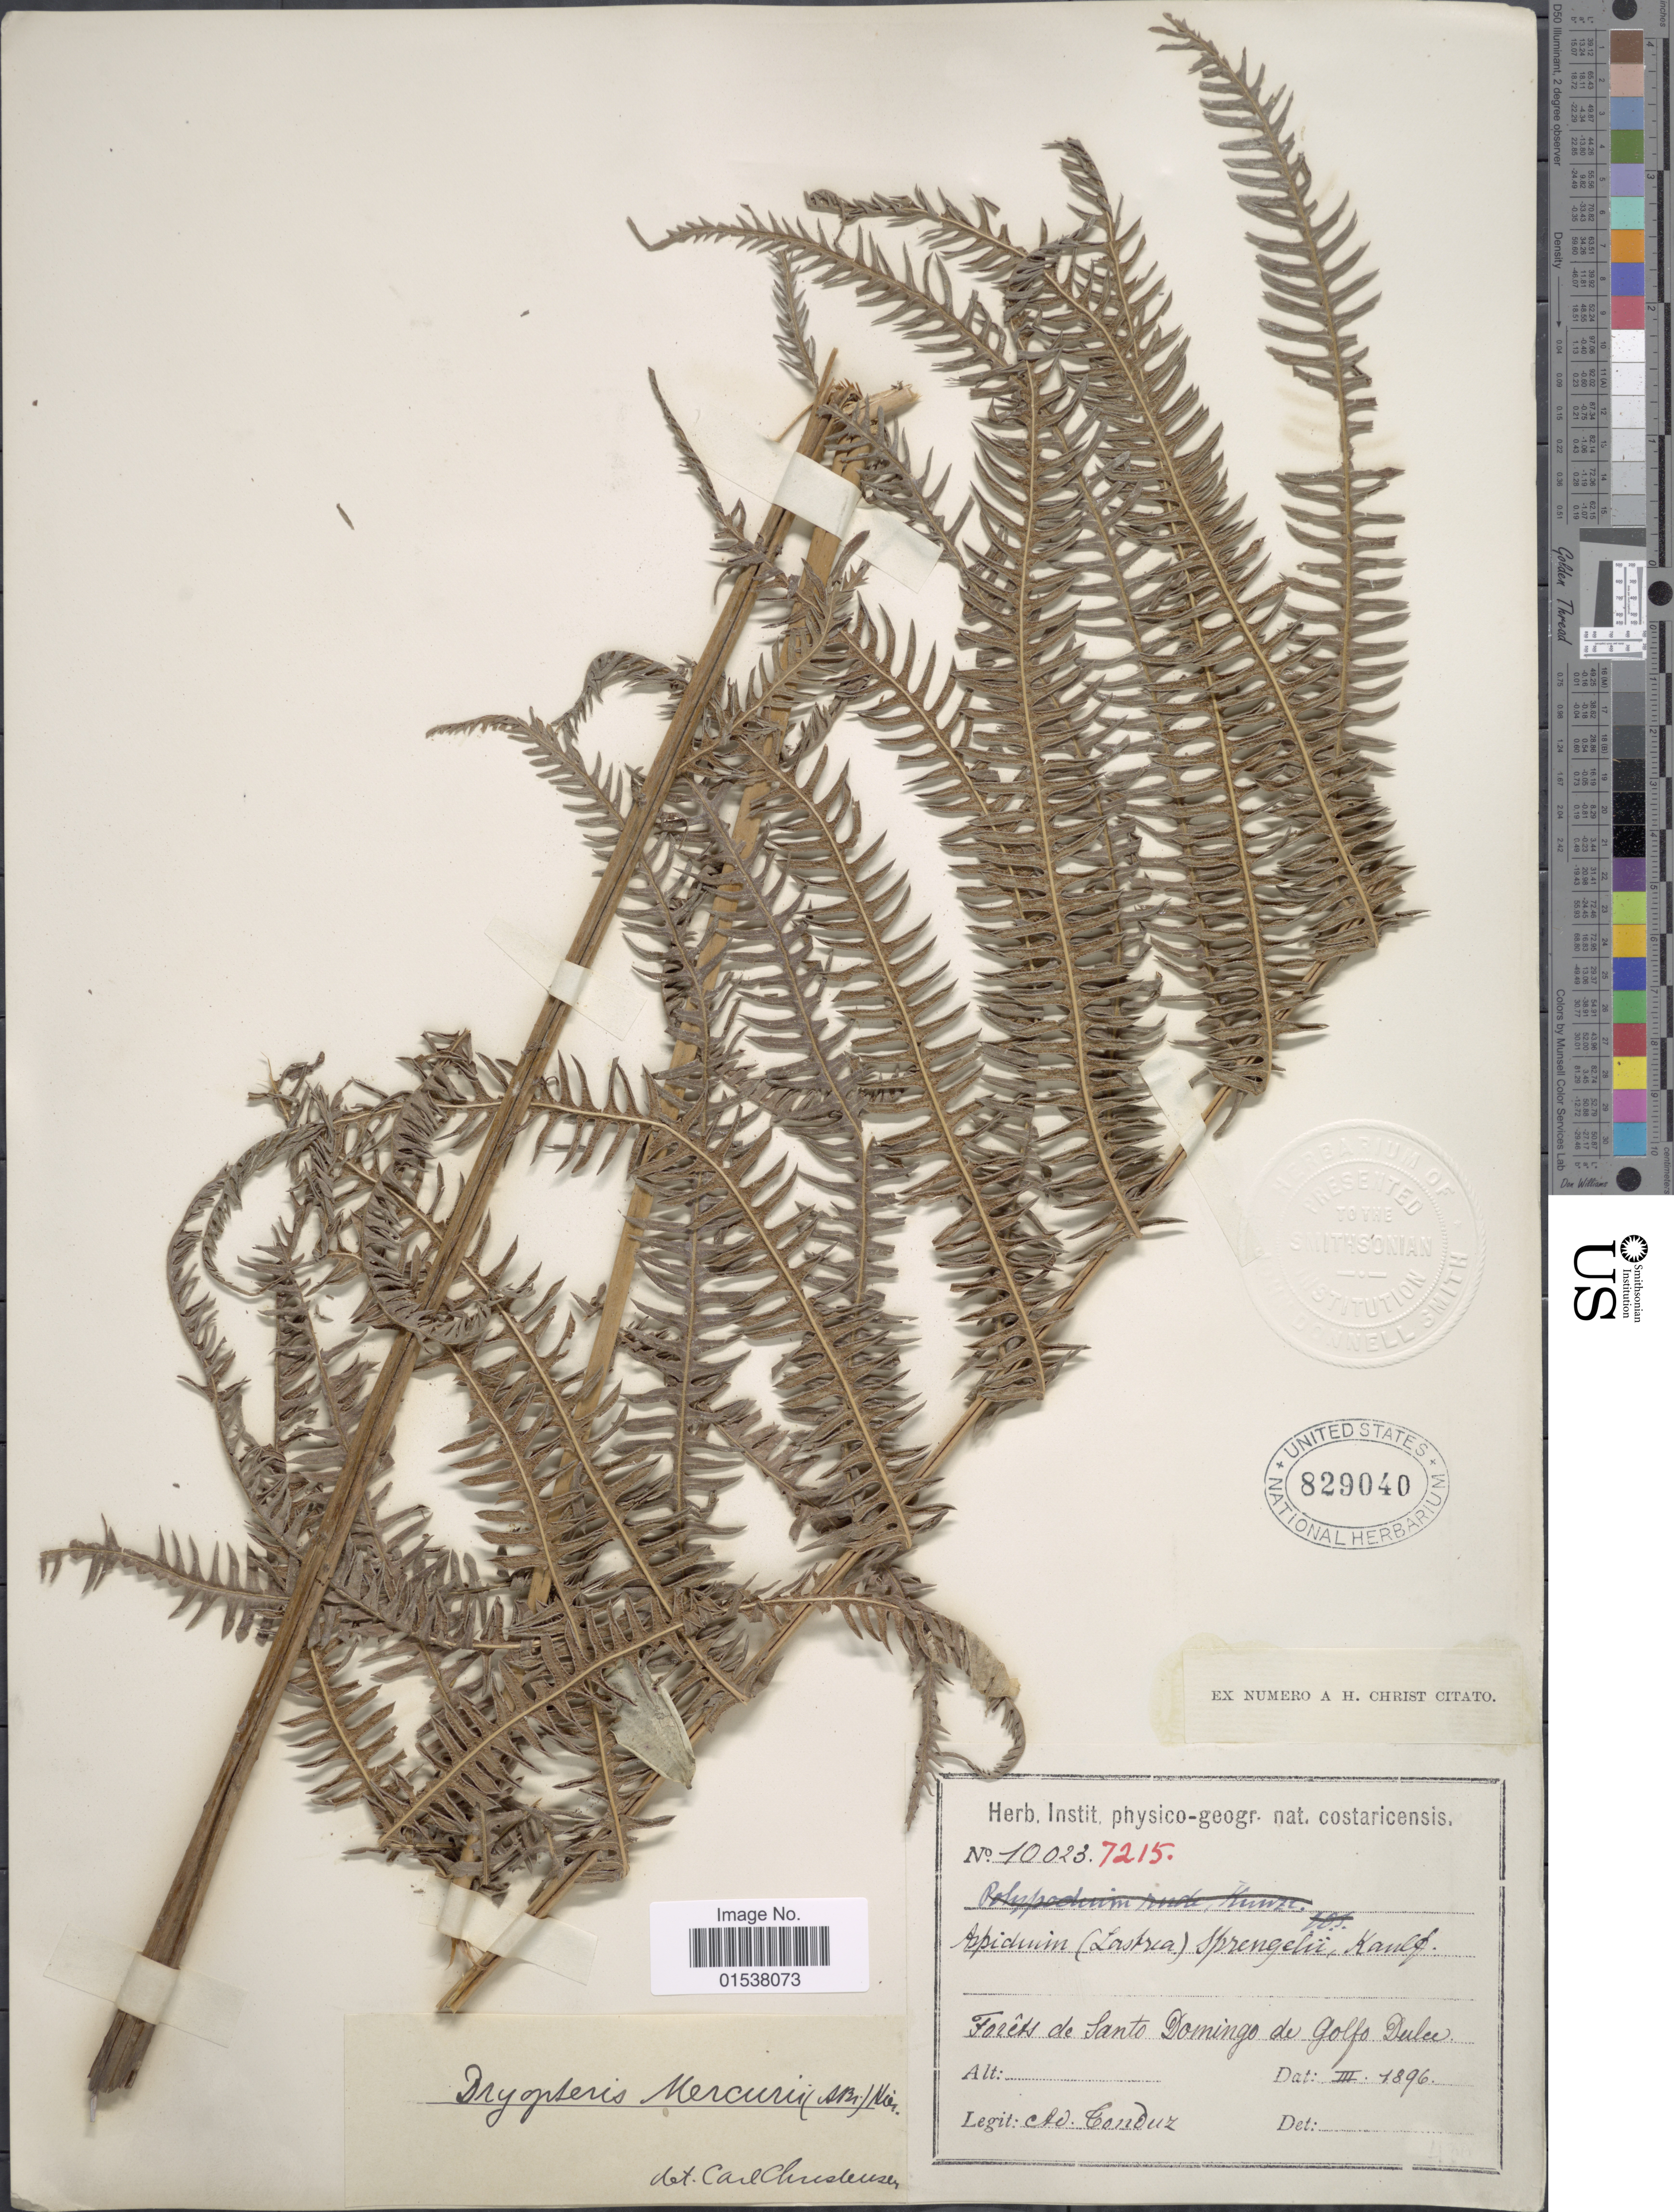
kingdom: Plantae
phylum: Tracheophyta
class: Polypodiopsida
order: Polypodiales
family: Thelypteridaceae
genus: Amauropelta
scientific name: Amauropelta balbisii (Spreng.) comb. nov., ined. 2015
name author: (Spreng.)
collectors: A. Tonduz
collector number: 10023/7215*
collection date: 1896-03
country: Costa Rica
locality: Forets de Santo Domingo de Golfo Dulce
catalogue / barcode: US 829040